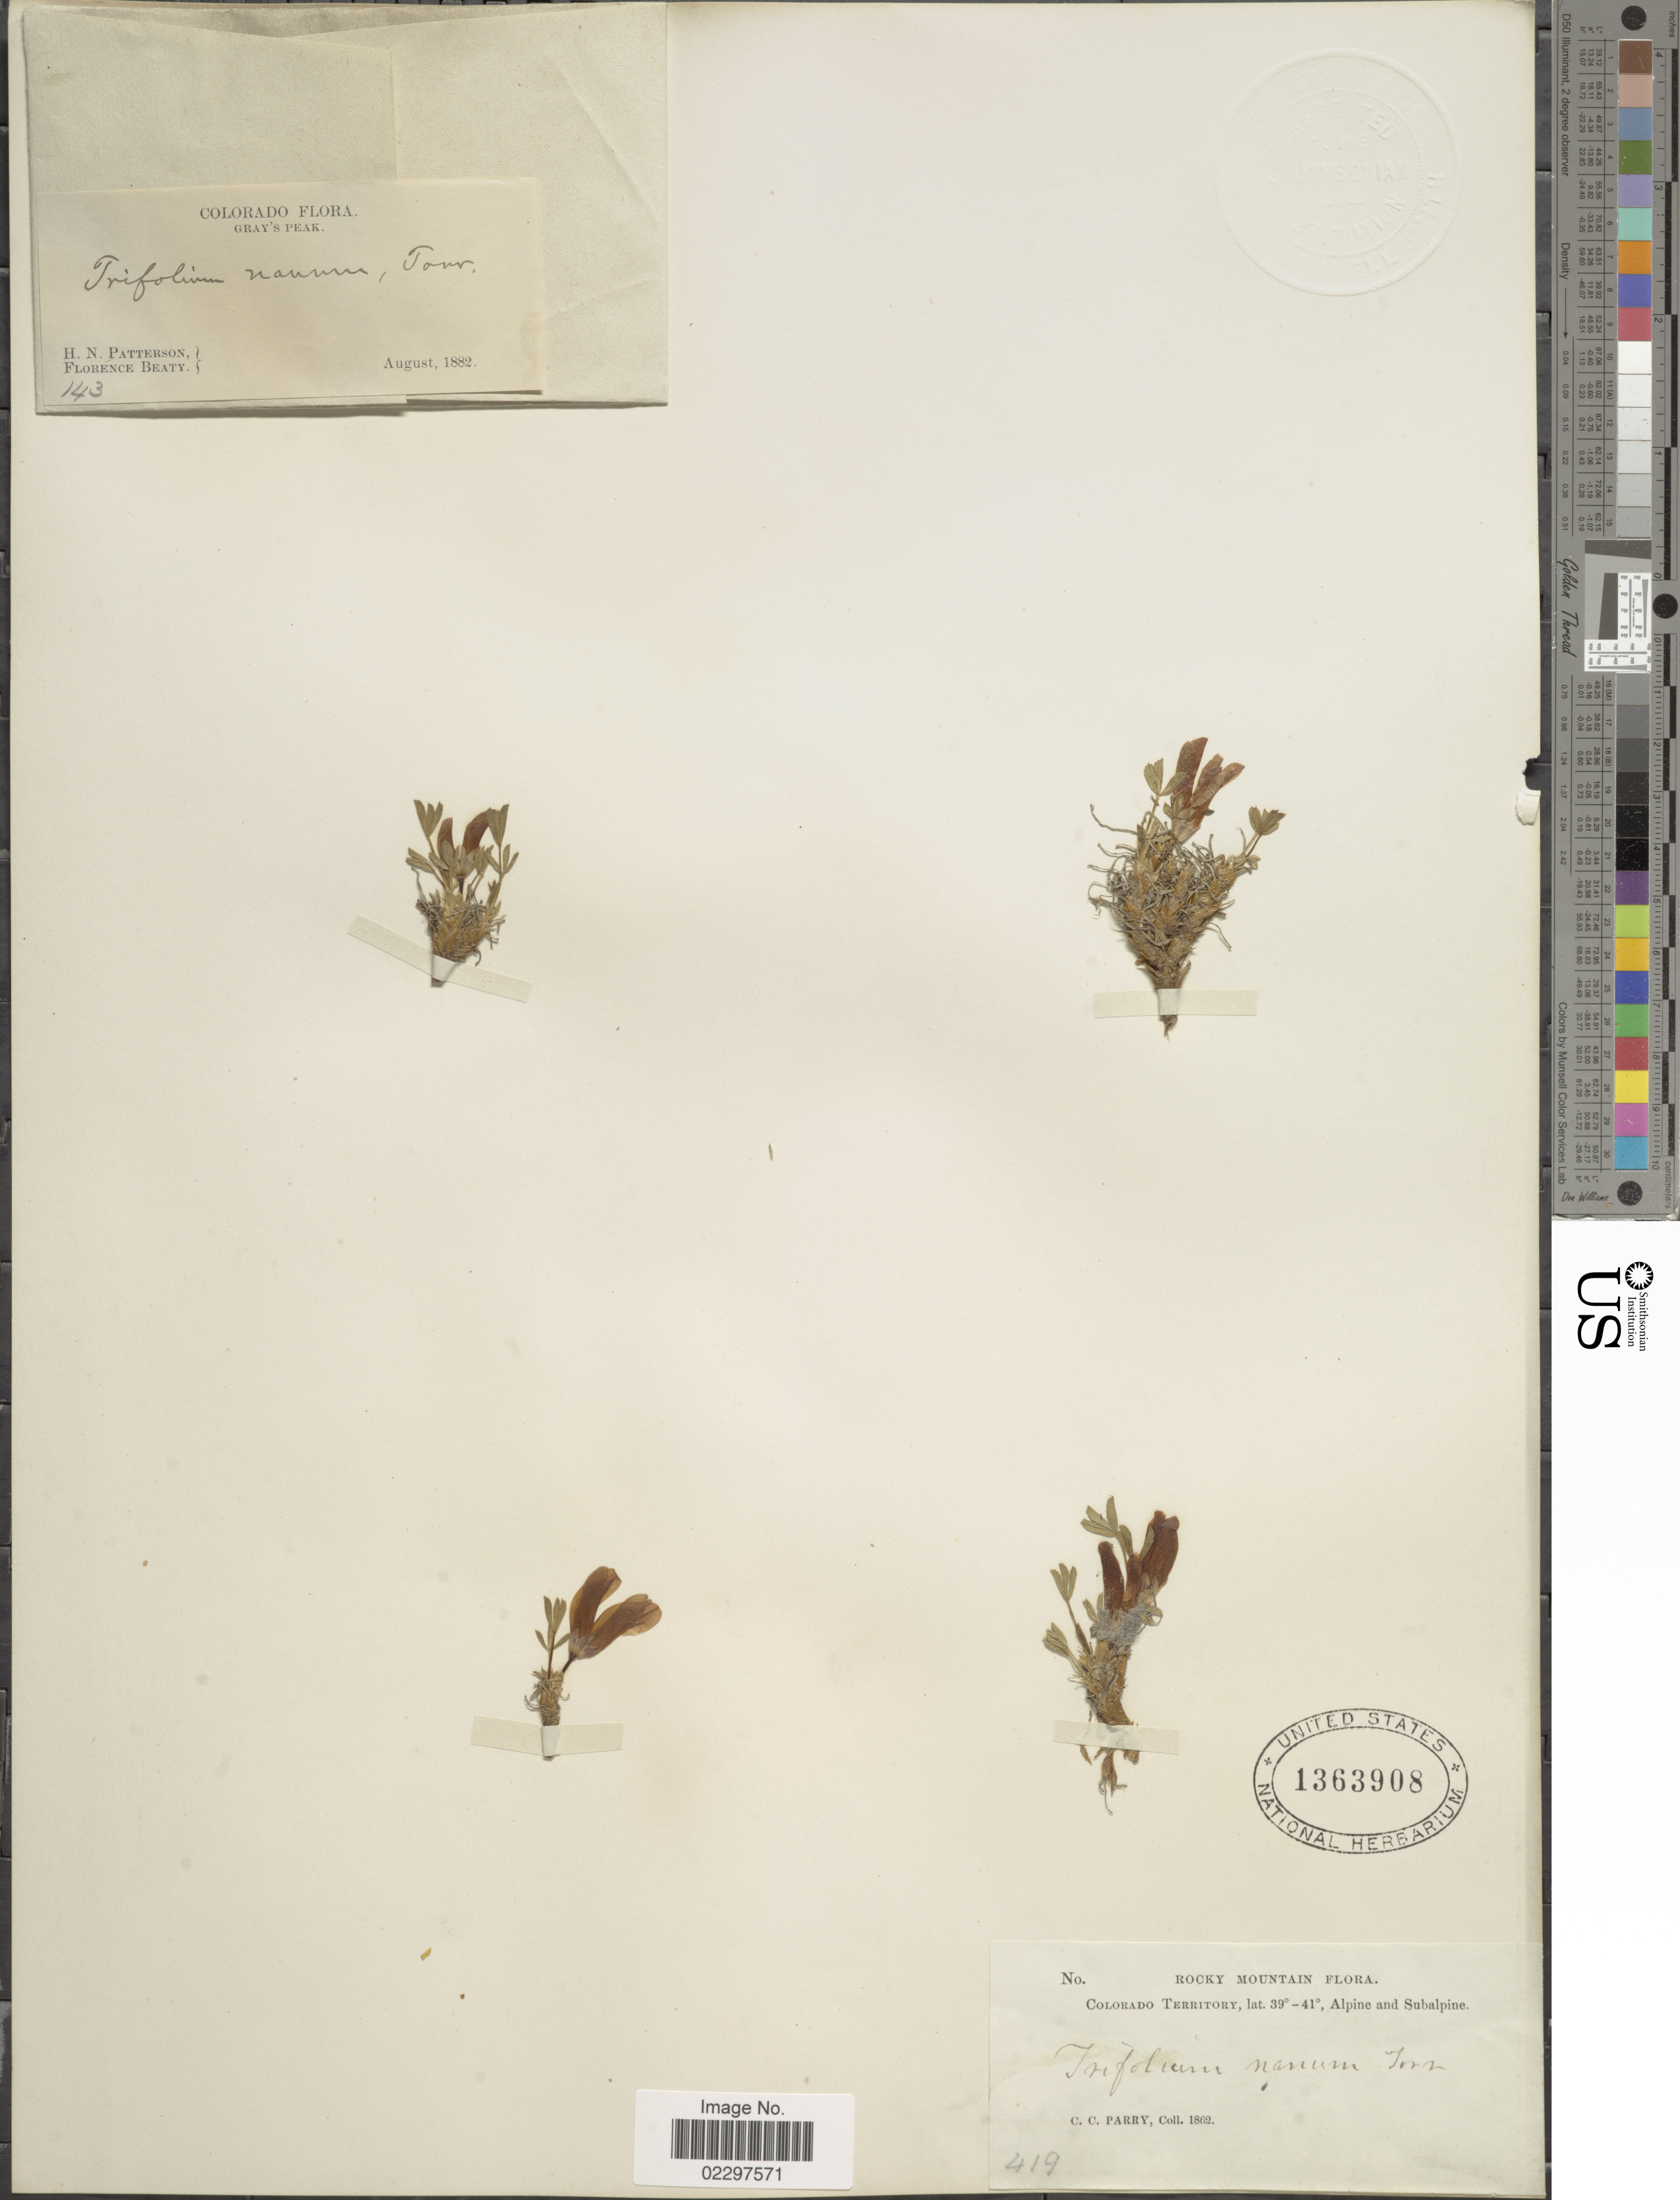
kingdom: Plantae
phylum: Tracheophyta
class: Magnoliopsida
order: Fabales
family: Fabaceae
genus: Trifolium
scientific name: Trifolium nanum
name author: Torr.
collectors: C. C. Parry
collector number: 419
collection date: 1862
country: United States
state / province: Colorado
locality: Rocky Mountain Flora. Colorado Territory. Alpine and Subalpine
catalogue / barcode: US 1363908